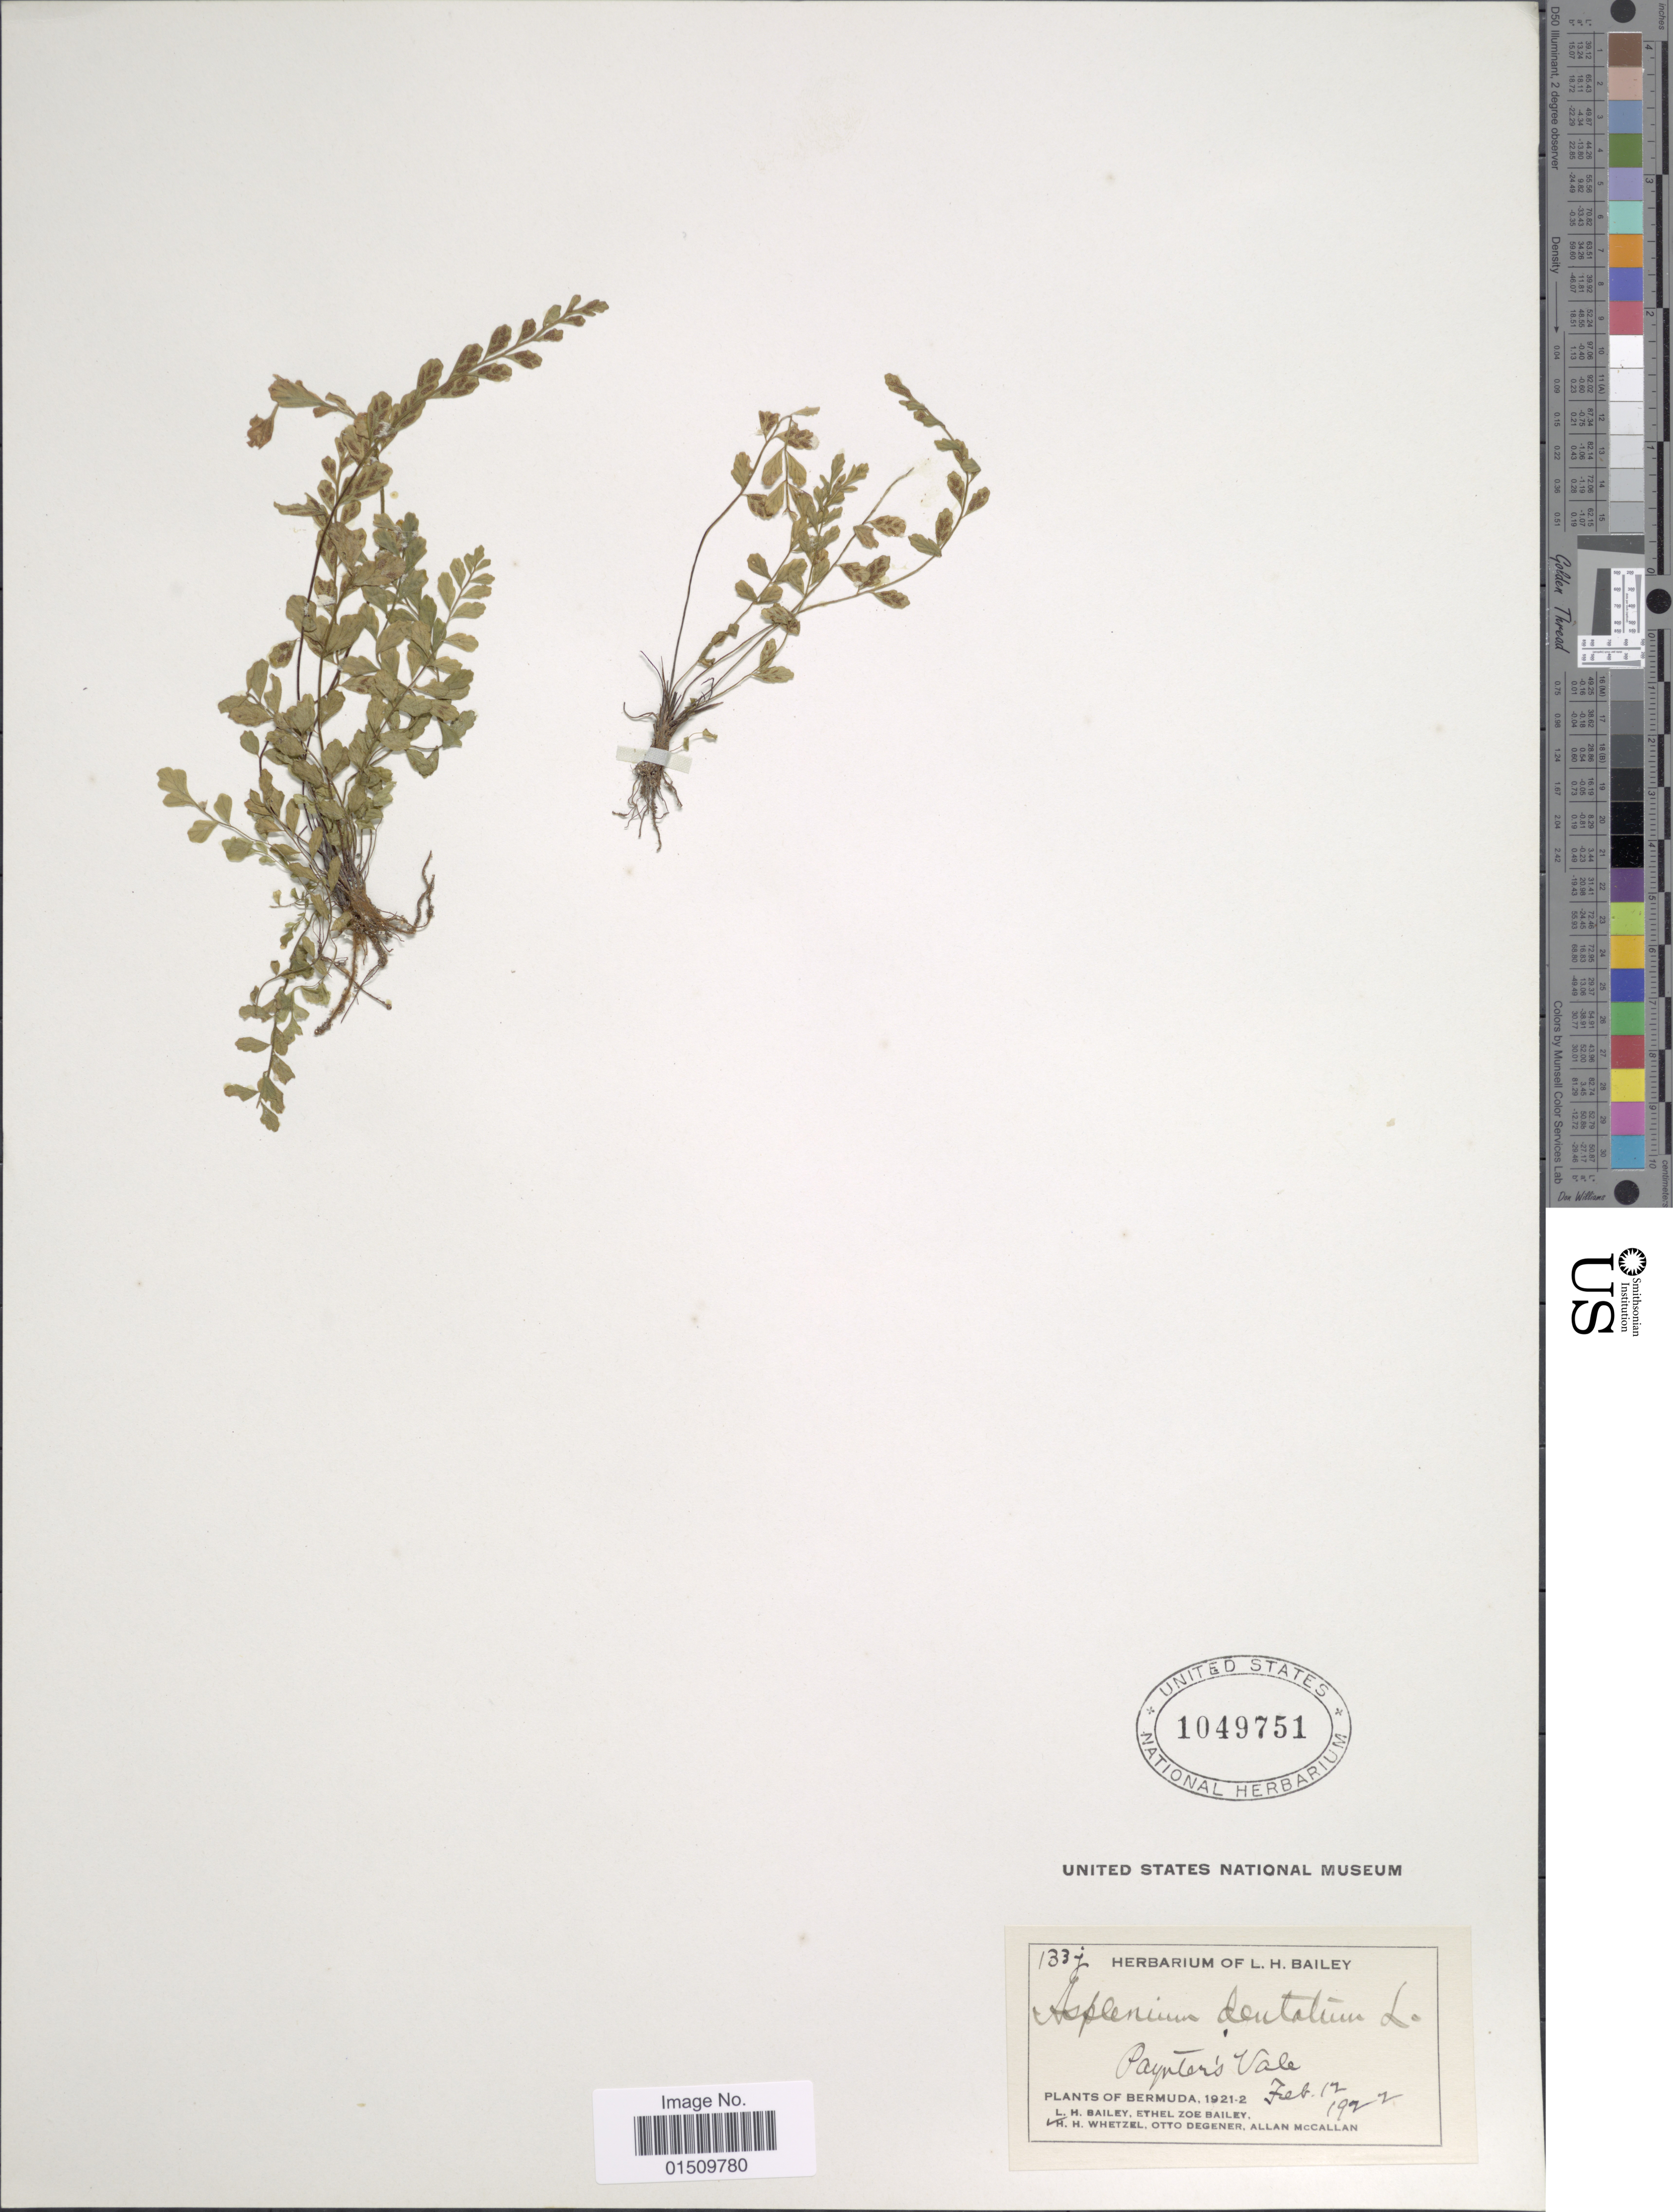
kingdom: Plantae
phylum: Tracheophyta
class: Polypodiopsida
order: Polypodiales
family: Aspleniaceae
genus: Asplenium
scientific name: Asplenium trichomanes-dentatum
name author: L.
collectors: L. H. Bailey, E. Z. Bailey, H. Whetzel, O. Degener & A. McCallan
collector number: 133j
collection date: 1922-02-12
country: Bermuda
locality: Bermuda, Paynter's Vale.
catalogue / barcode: US 1049751